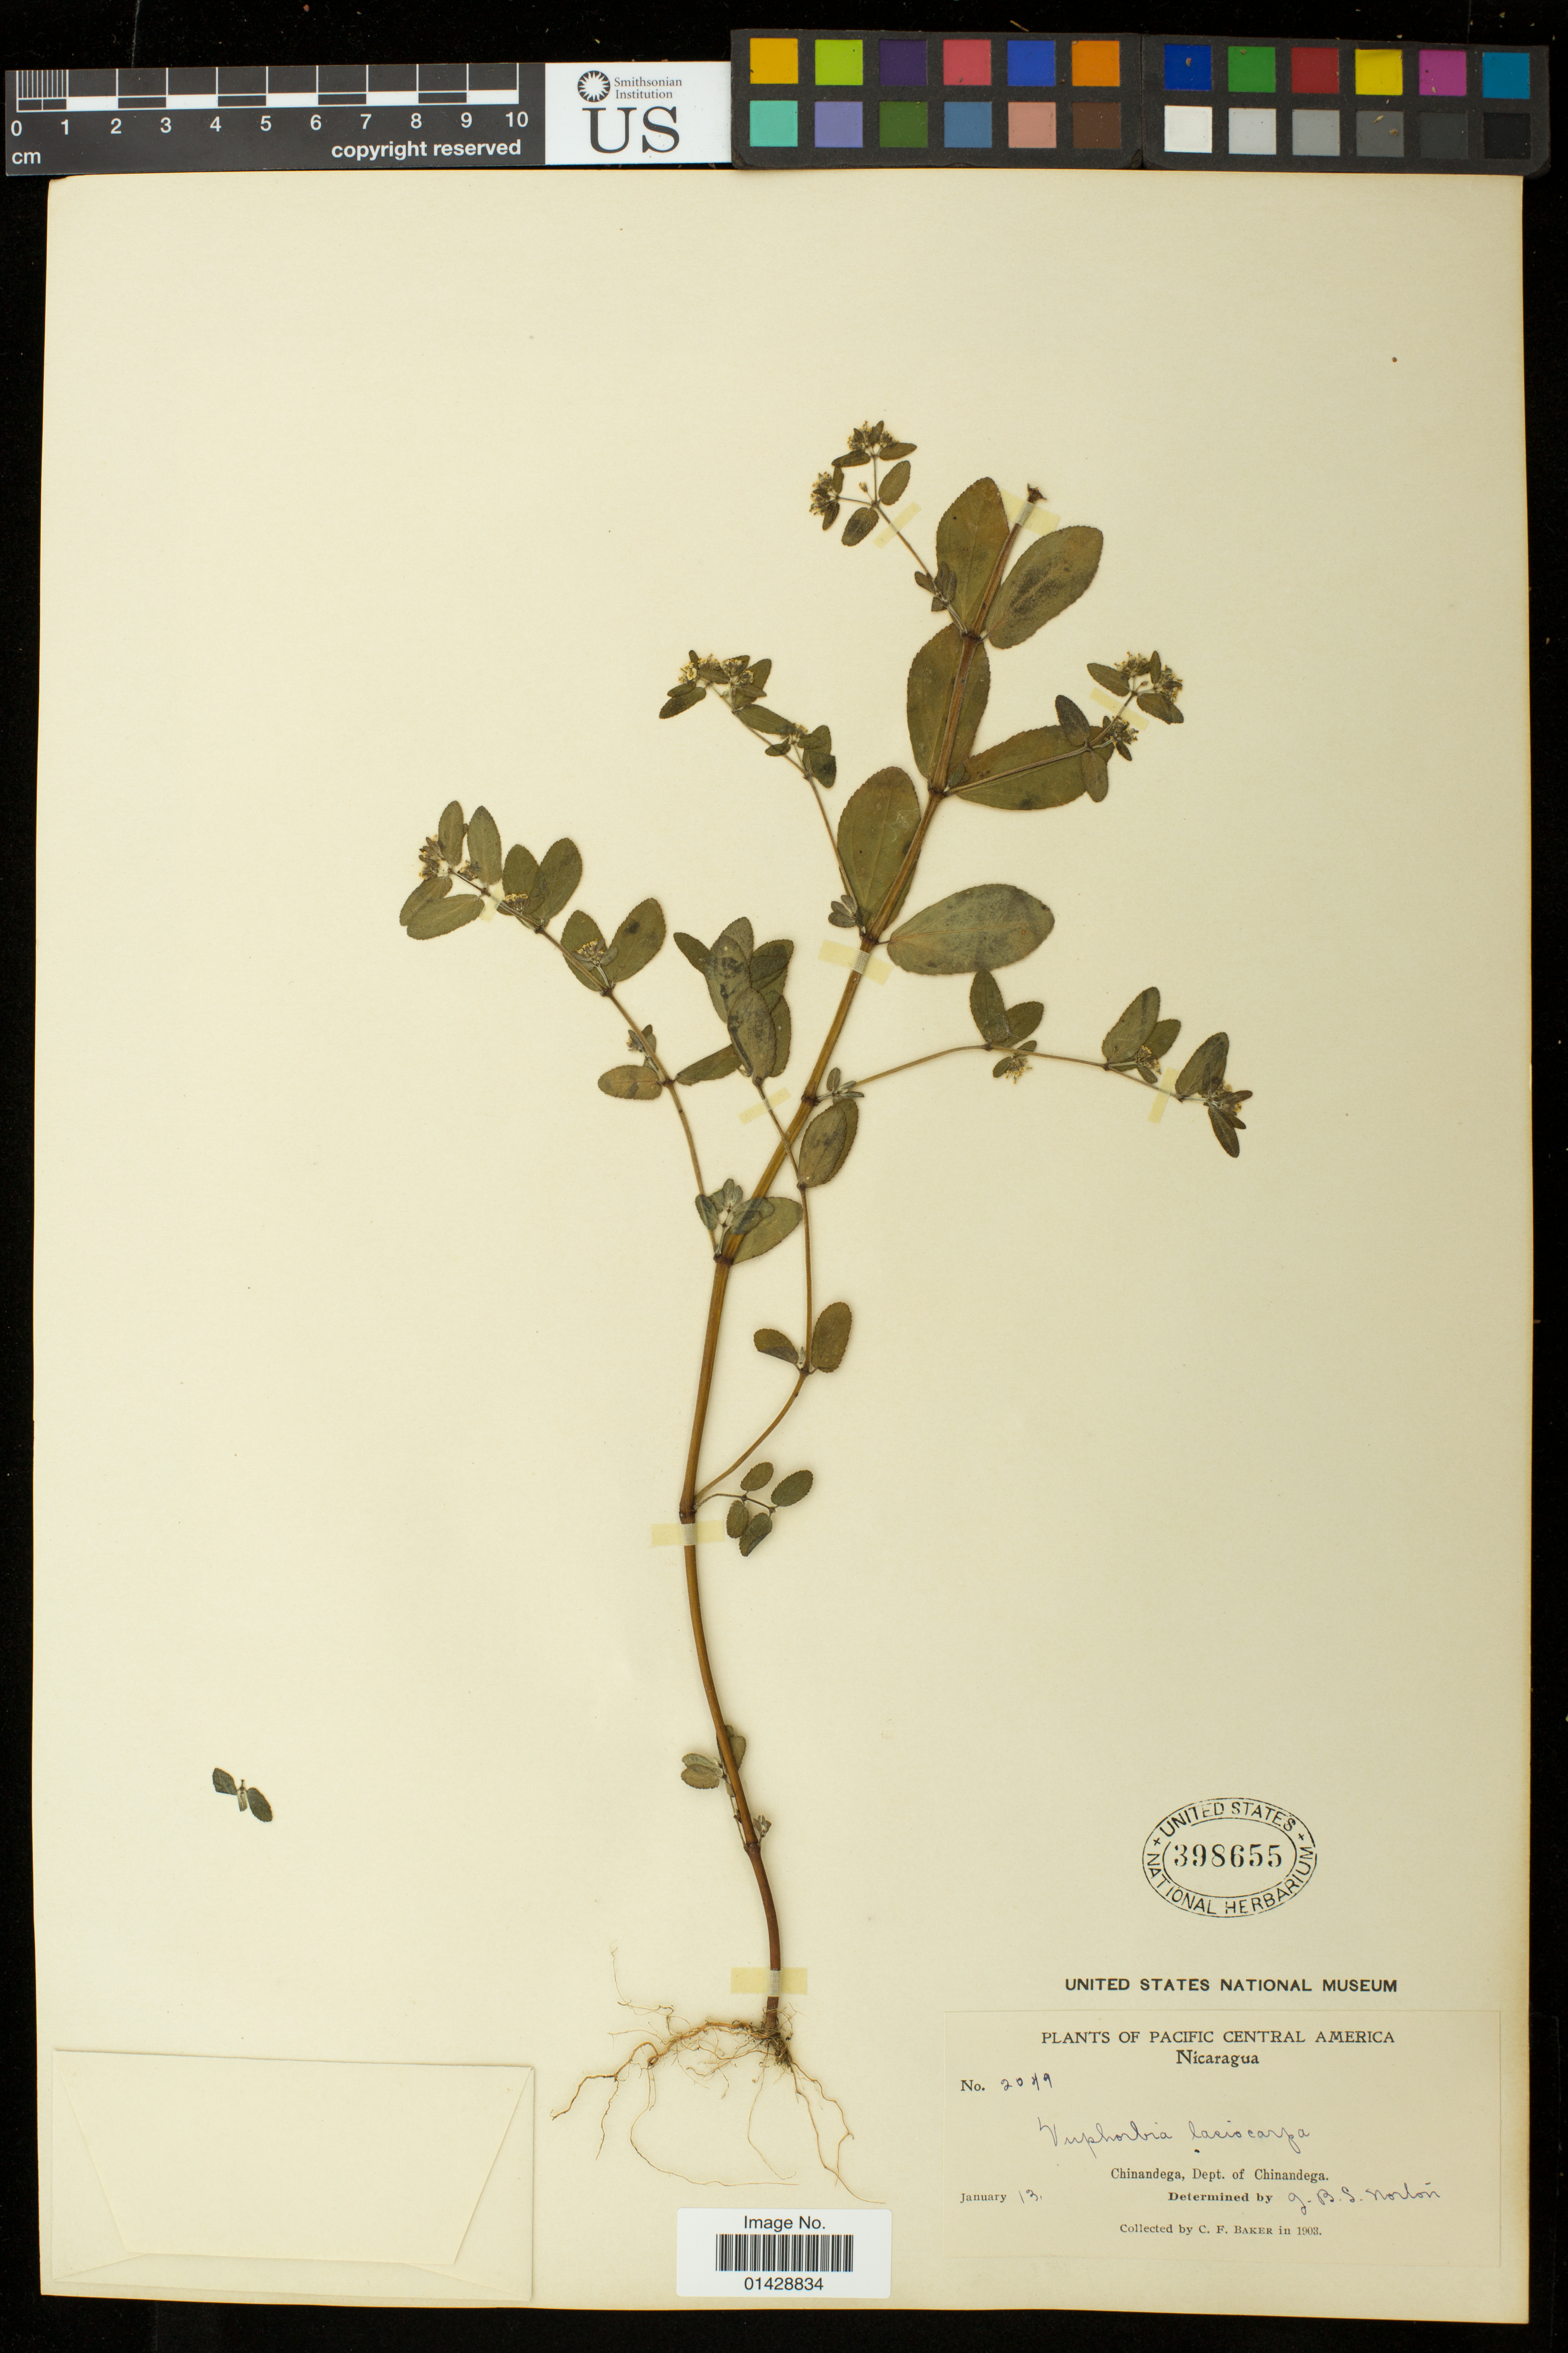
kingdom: Plantae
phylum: Tracheophyta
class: Magnoliopsida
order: Malpighiales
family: Euphorbiaceae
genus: Euphorbia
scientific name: Euphorbia lasiocarpa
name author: Klotzsch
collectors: C. F. Baker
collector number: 2049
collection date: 1903-01-13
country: Nicaragua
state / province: Chinandega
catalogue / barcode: US 398655